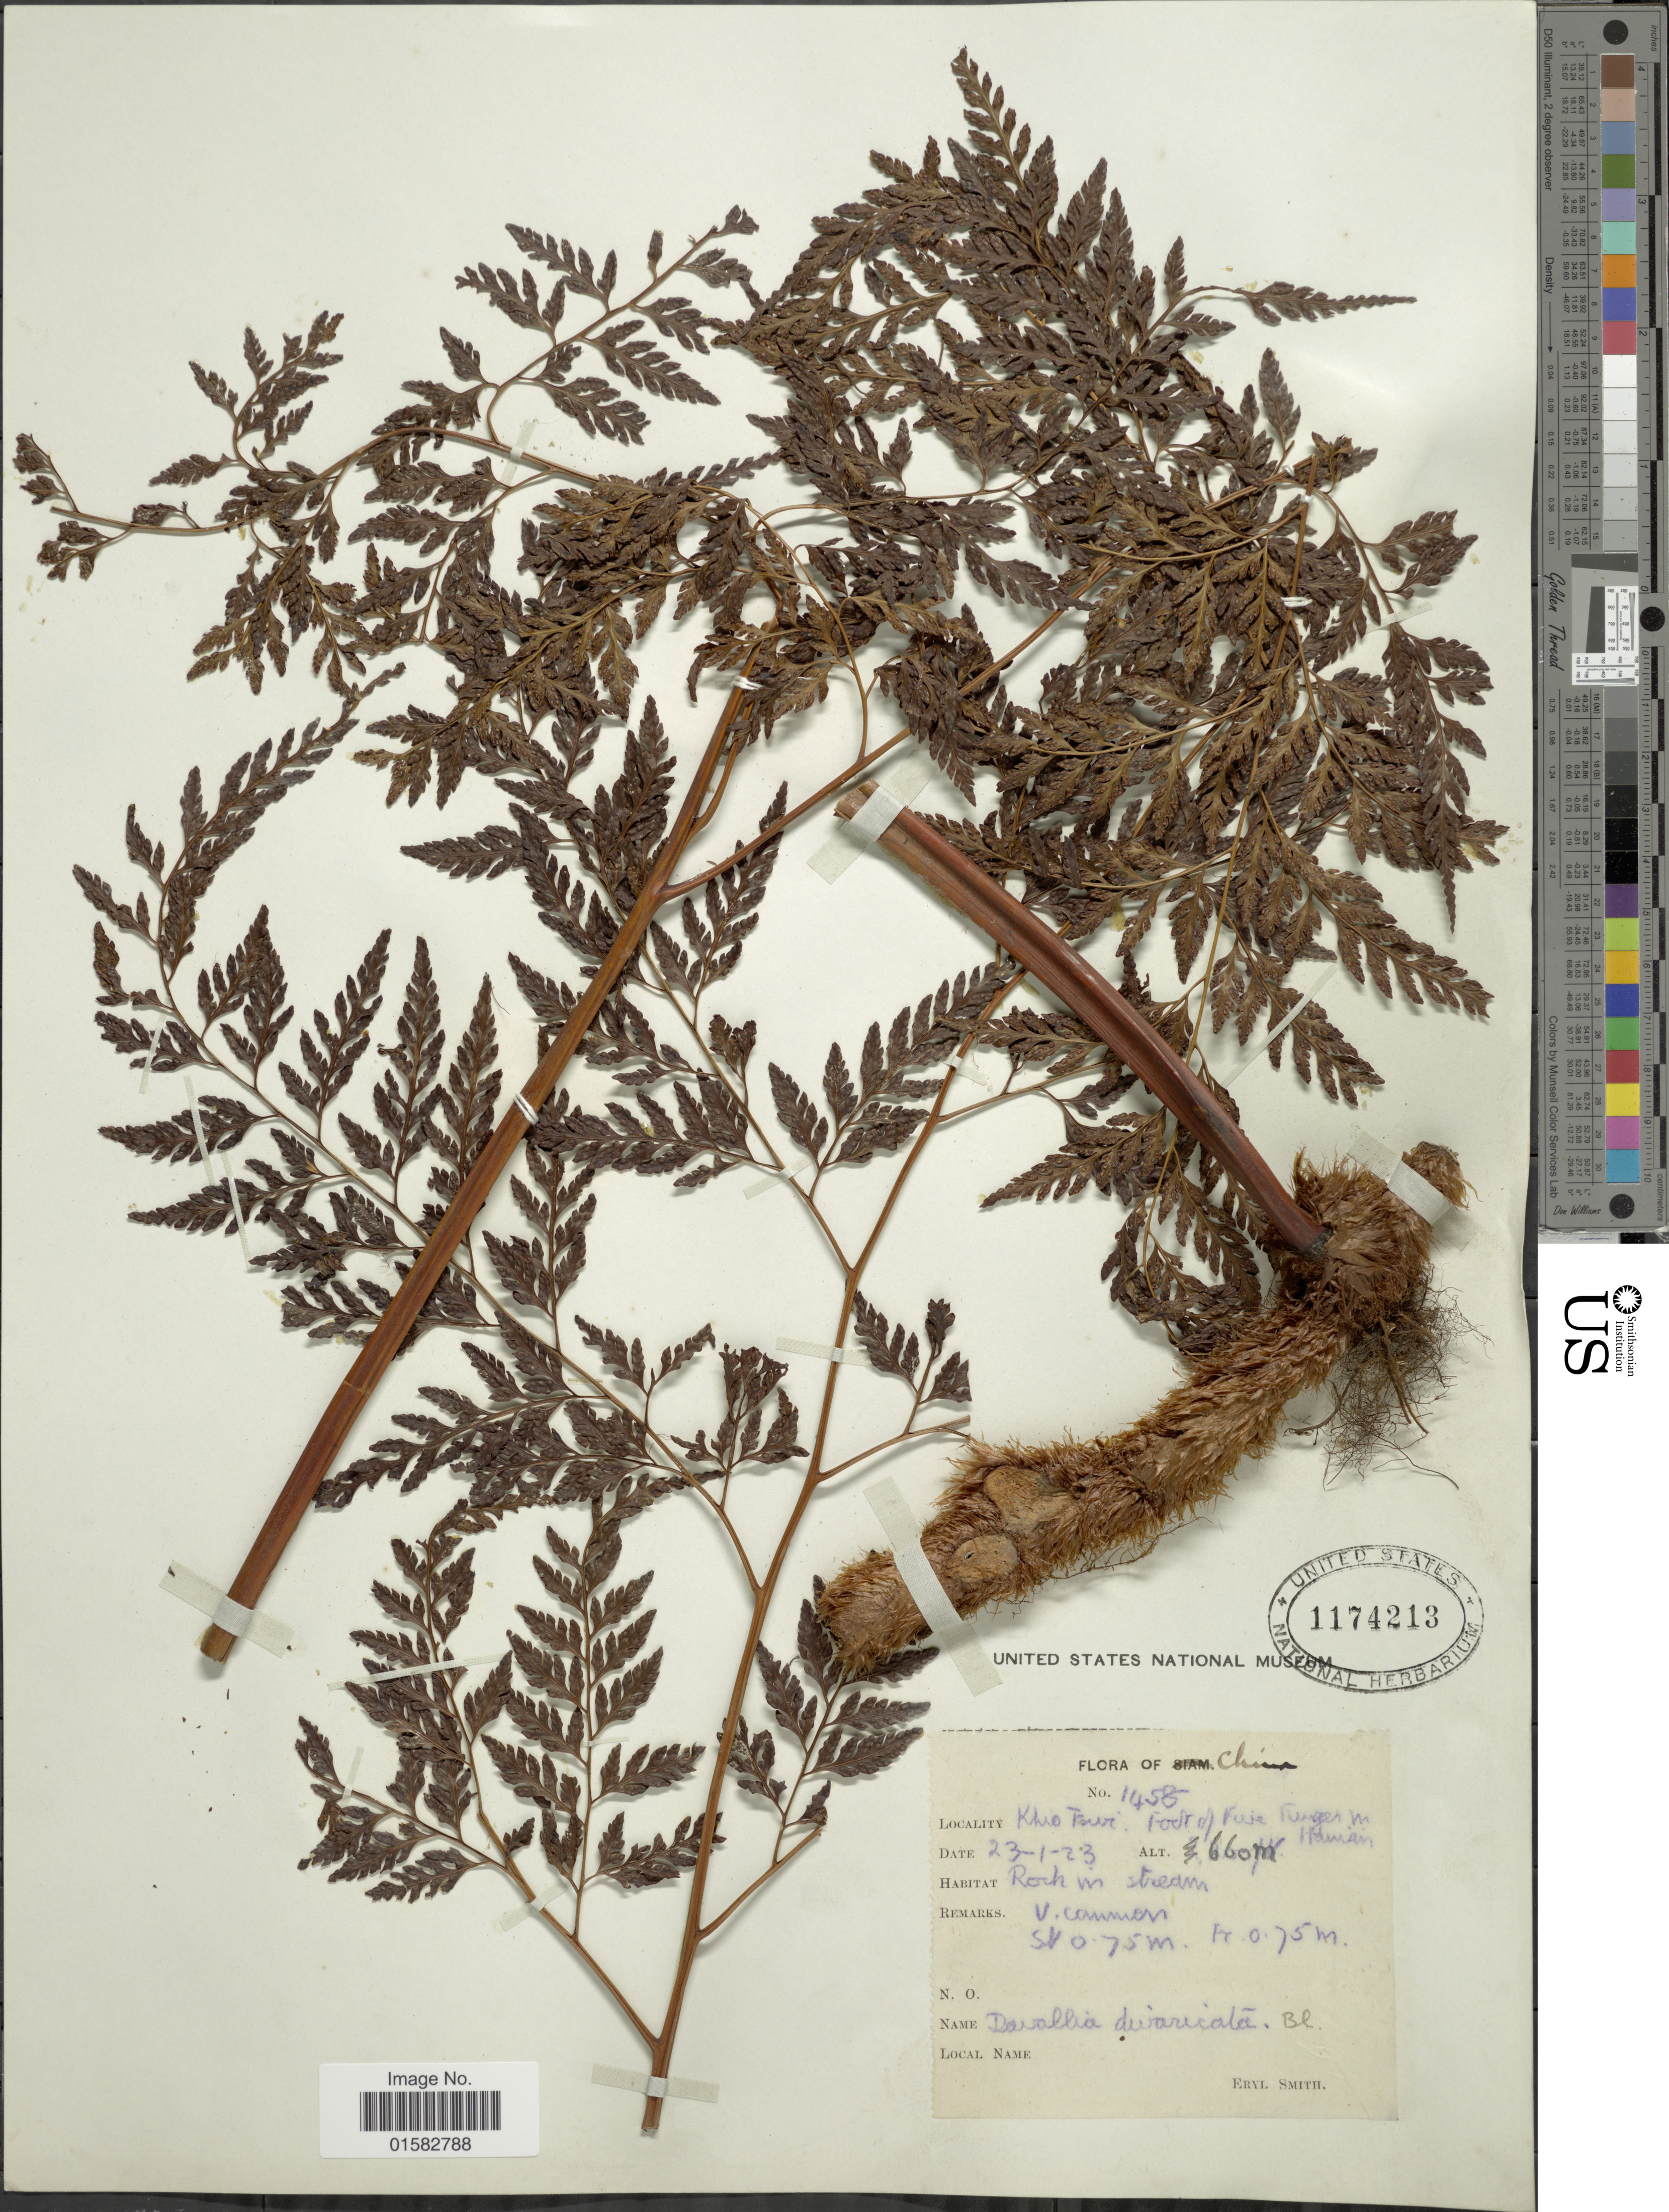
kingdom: Plantae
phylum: Tracheophyta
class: Polypodiopsida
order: Polypodiales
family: Davalliaceae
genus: Davallia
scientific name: Davallia divaricata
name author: Blume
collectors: C. E. Smith Jr.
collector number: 1458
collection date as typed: Transcribed d/m/y: 23/1/23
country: China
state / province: Hainan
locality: Khiev Tsuri, Foo Five Finger m. Rock stream side.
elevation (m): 660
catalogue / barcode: US 1174213